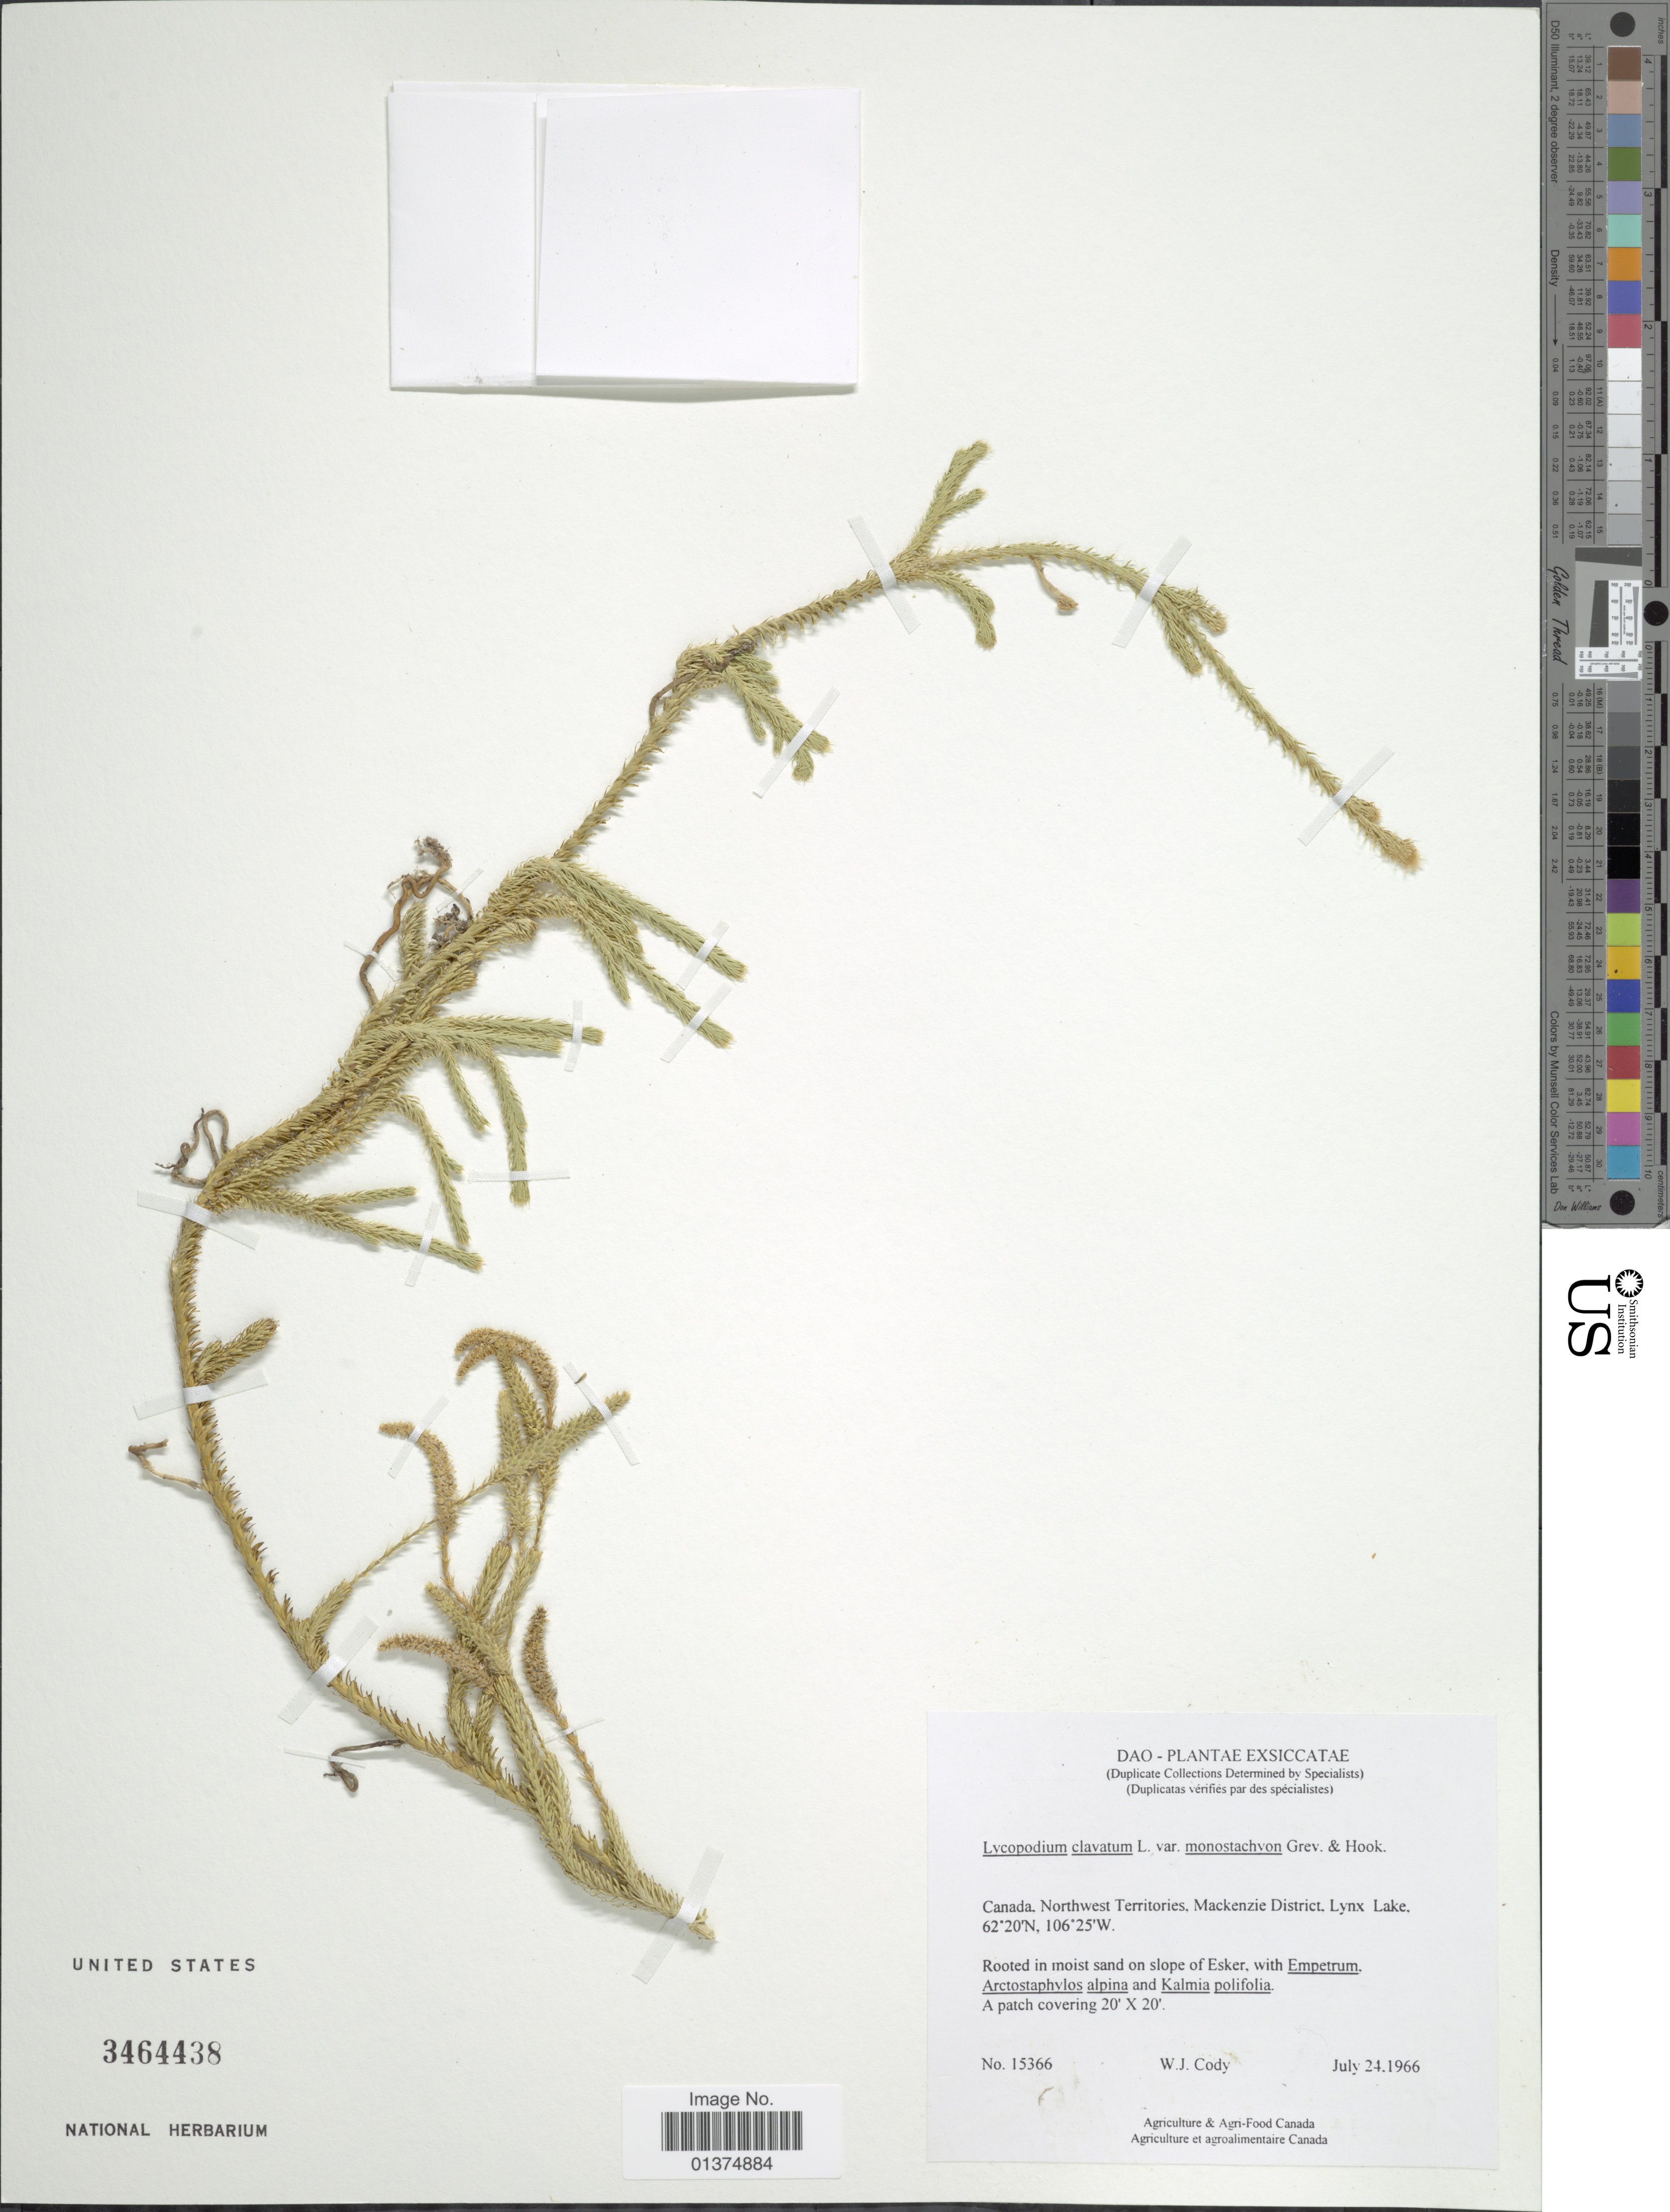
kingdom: Plantae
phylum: Tracheophyta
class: Lycopodiopsida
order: Lycopodiales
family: Lycopodiaceae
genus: Lycopodium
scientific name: Lycopodium lagopus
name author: Zinserl. ex Kuzen.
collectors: W. Cody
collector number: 15366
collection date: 1966-07-24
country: Canada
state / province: Northwest Territories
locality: Dao, Mackenzie District, Lynx Lake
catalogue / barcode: US 3464438